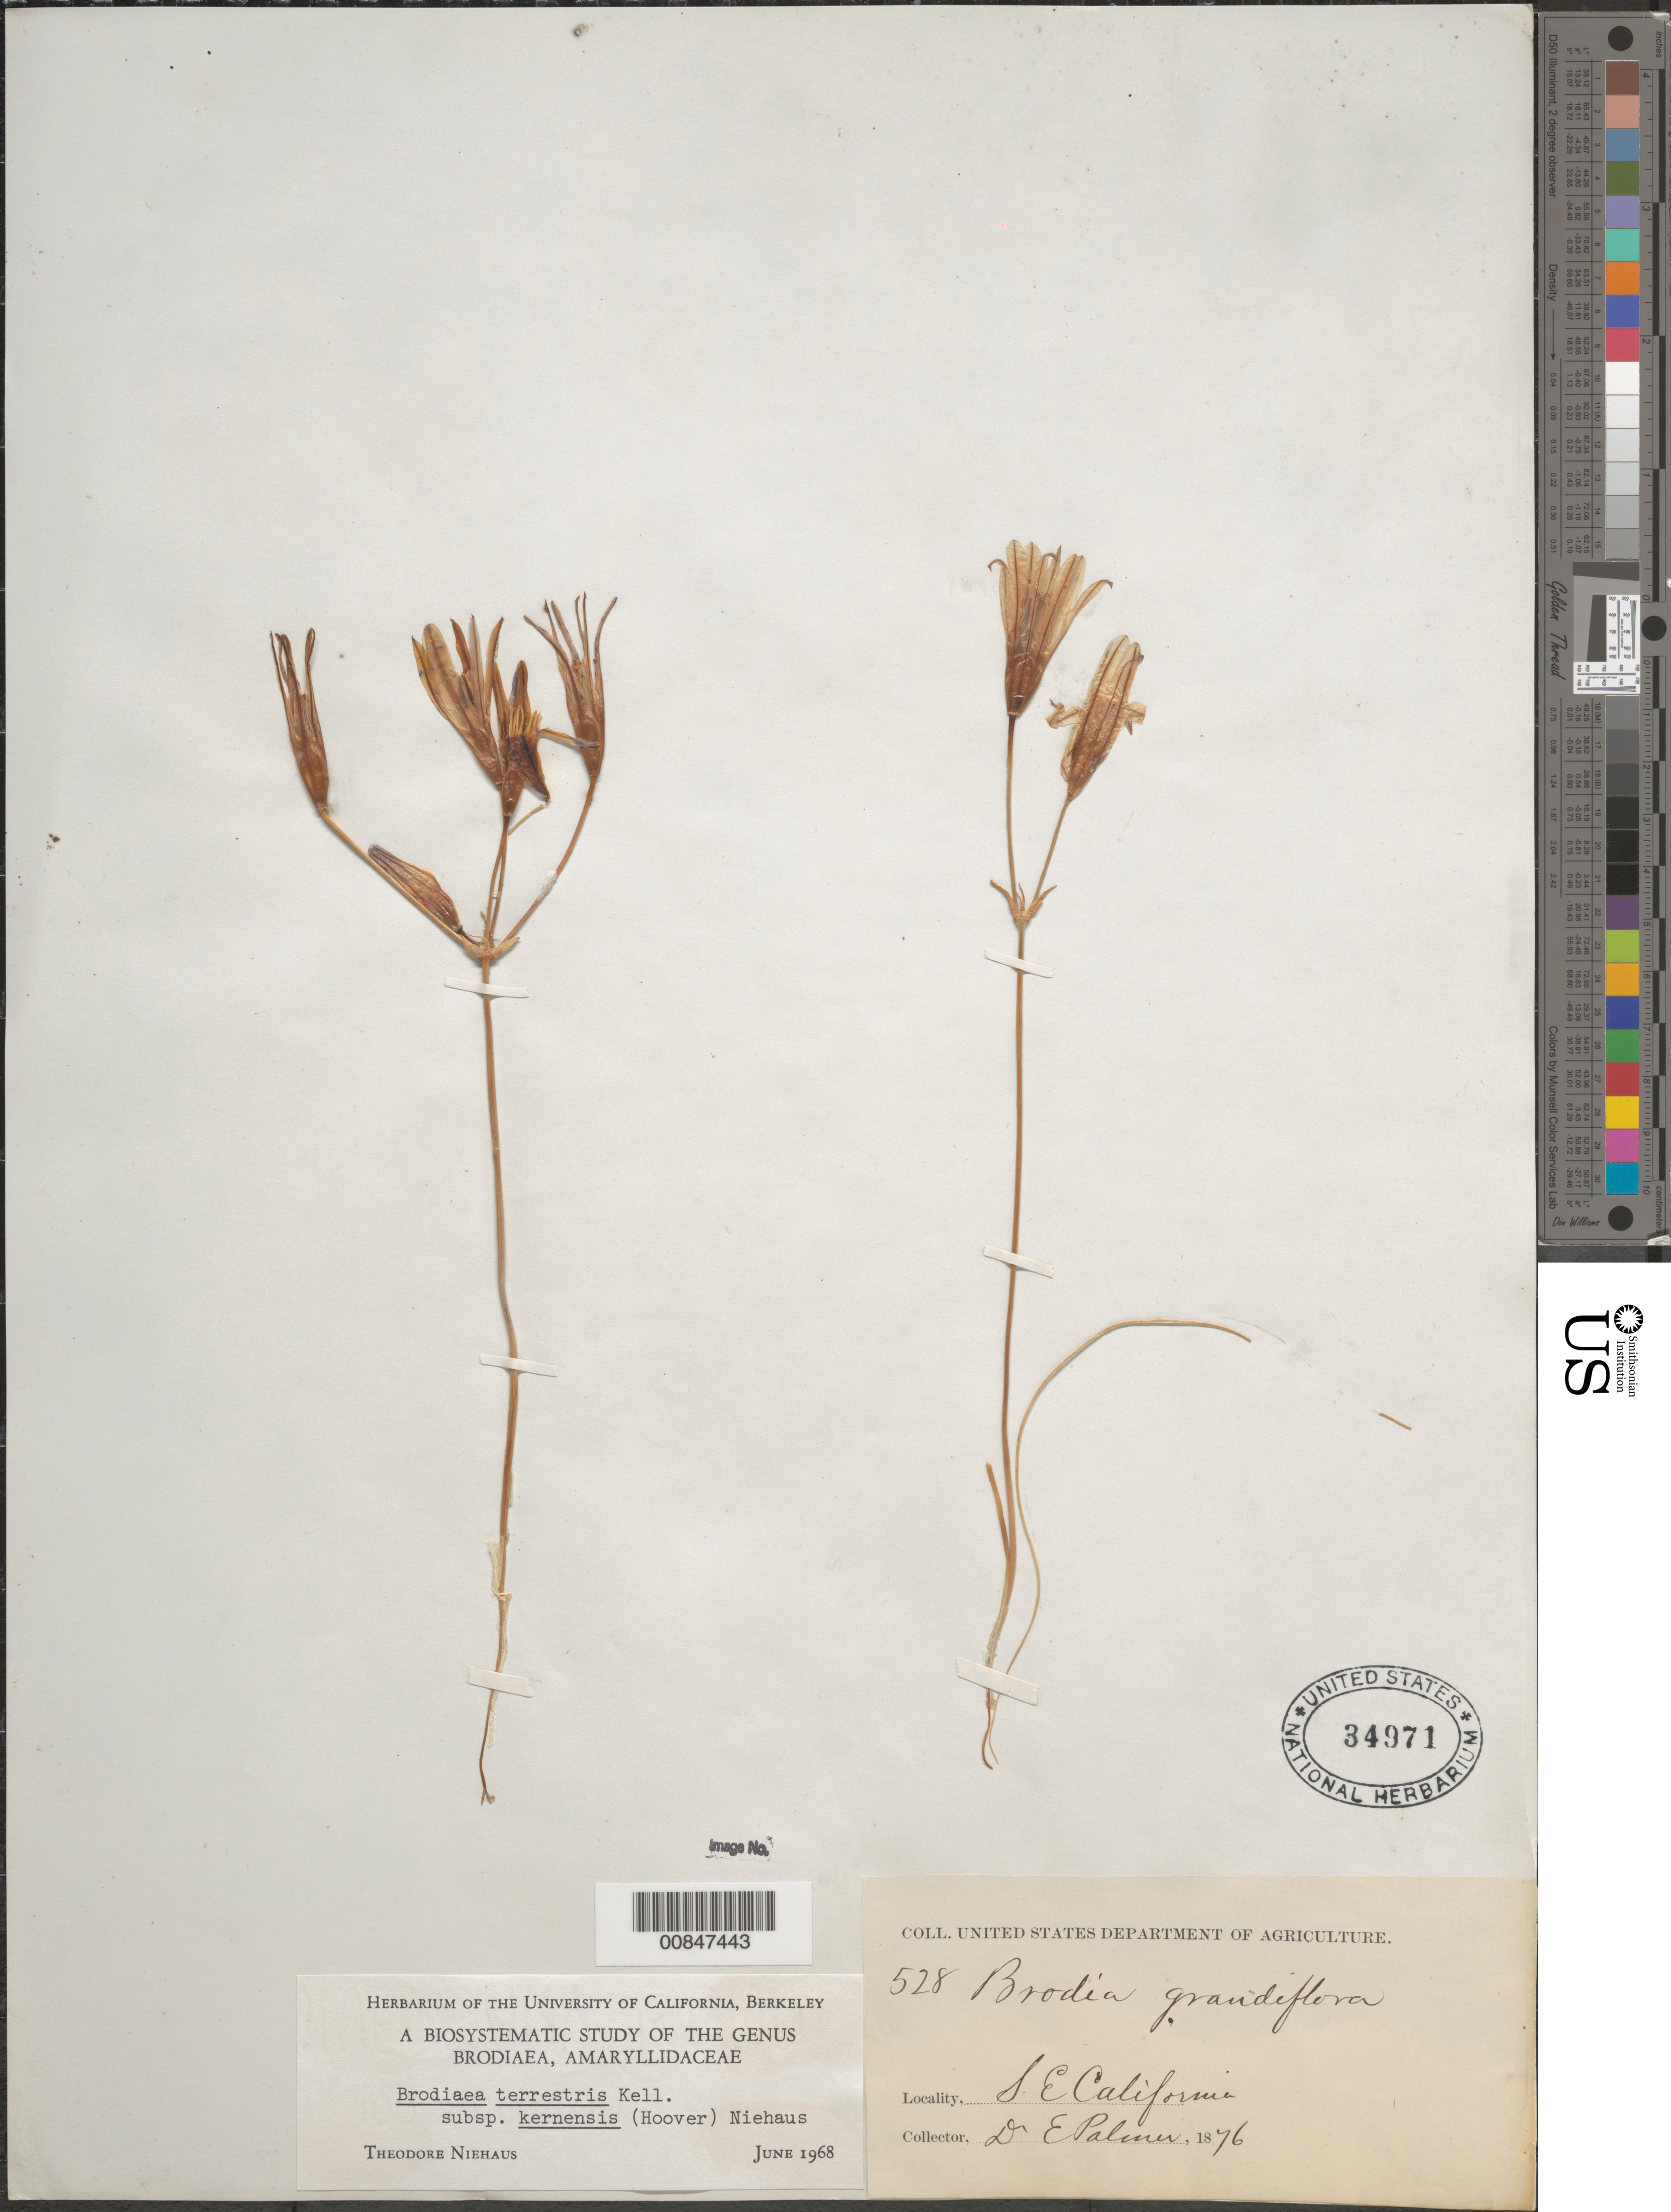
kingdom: Plantae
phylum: Tracheophyta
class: Liliopsida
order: Asparagales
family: Asparagaceae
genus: Brodiaea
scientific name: Brodiaea terrestris subsp. kernensis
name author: (Hoover) T.F. Niehaus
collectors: E. Palmer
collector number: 528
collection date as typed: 1876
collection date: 1876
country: United States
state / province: California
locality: SE California.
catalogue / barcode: US 34971